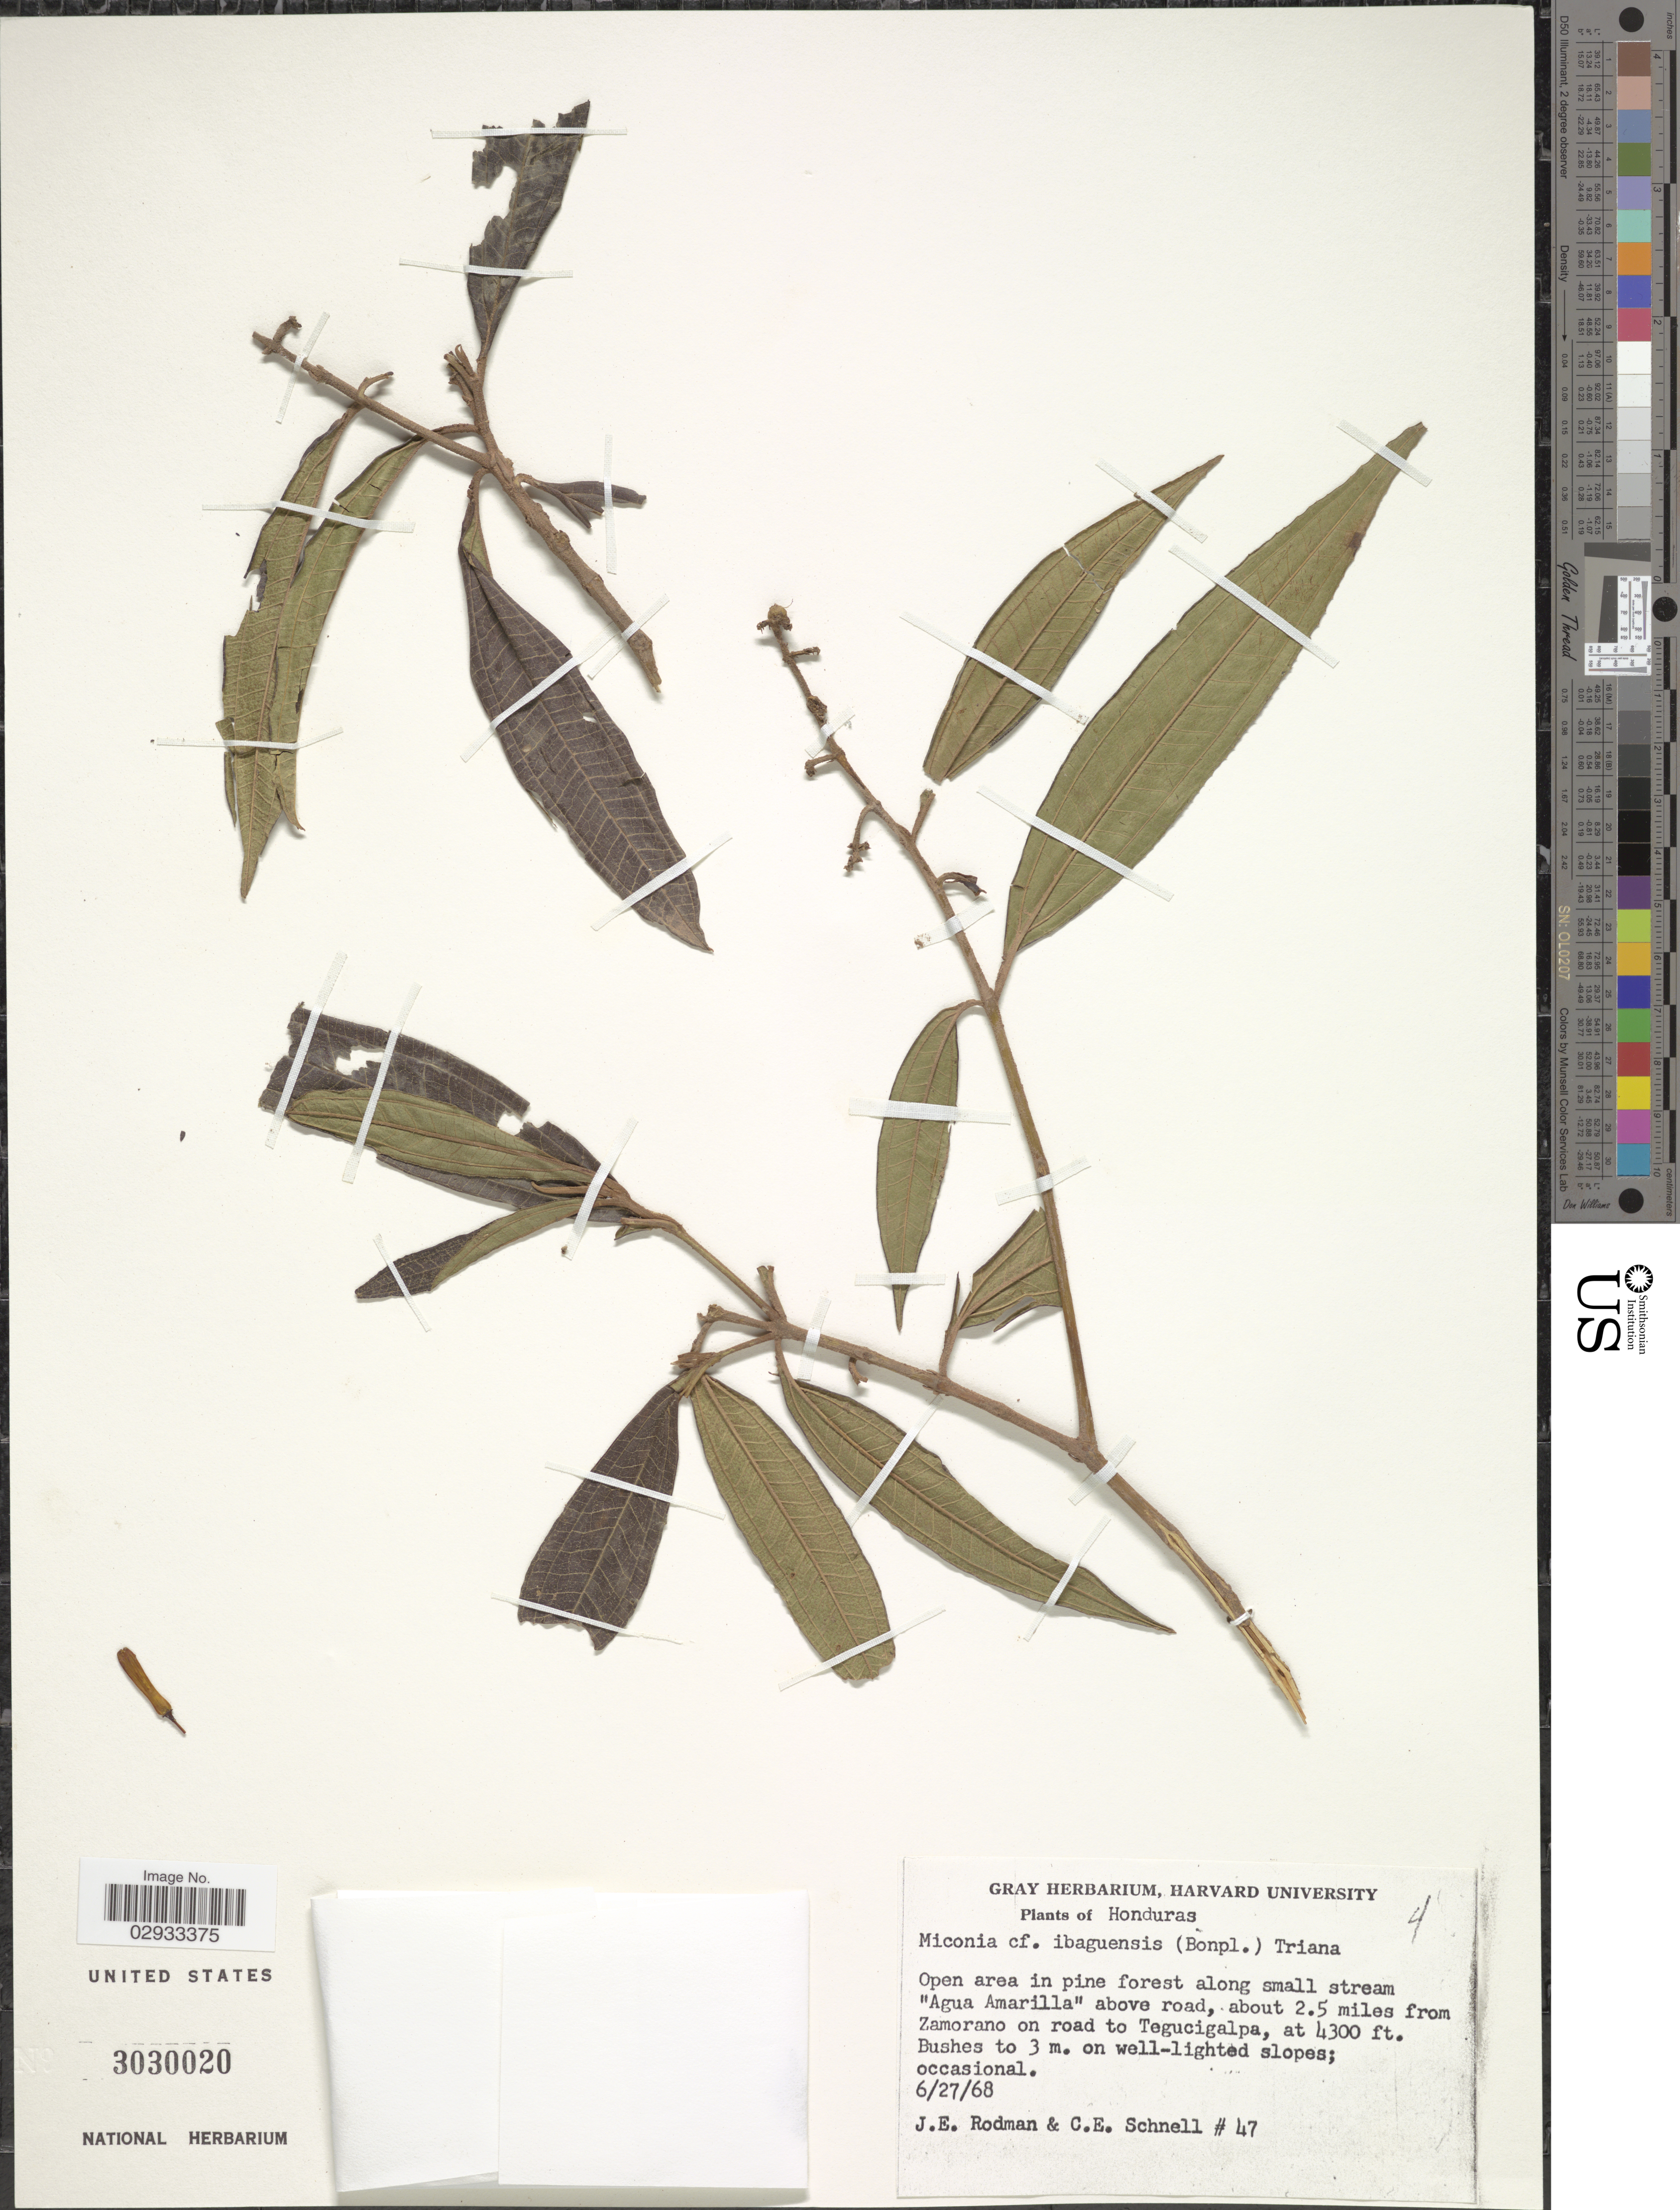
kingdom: Plantae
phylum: Tracheophyta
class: Magnoliopsida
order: Myrtales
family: Melastomataceae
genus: Miconia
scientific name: Miconia schlechtendalii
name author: Cogn. in DC.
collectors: J. Rodman & C. Schnell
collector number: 47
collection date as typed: Transcribed d/m/y: 27/6/68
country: Honduras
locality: Along small stream "Agua Amarilla" above road, about 2.5 miles from Zamorano on road to Tegucigalpa.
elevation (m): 1311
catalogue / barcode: US 3030020